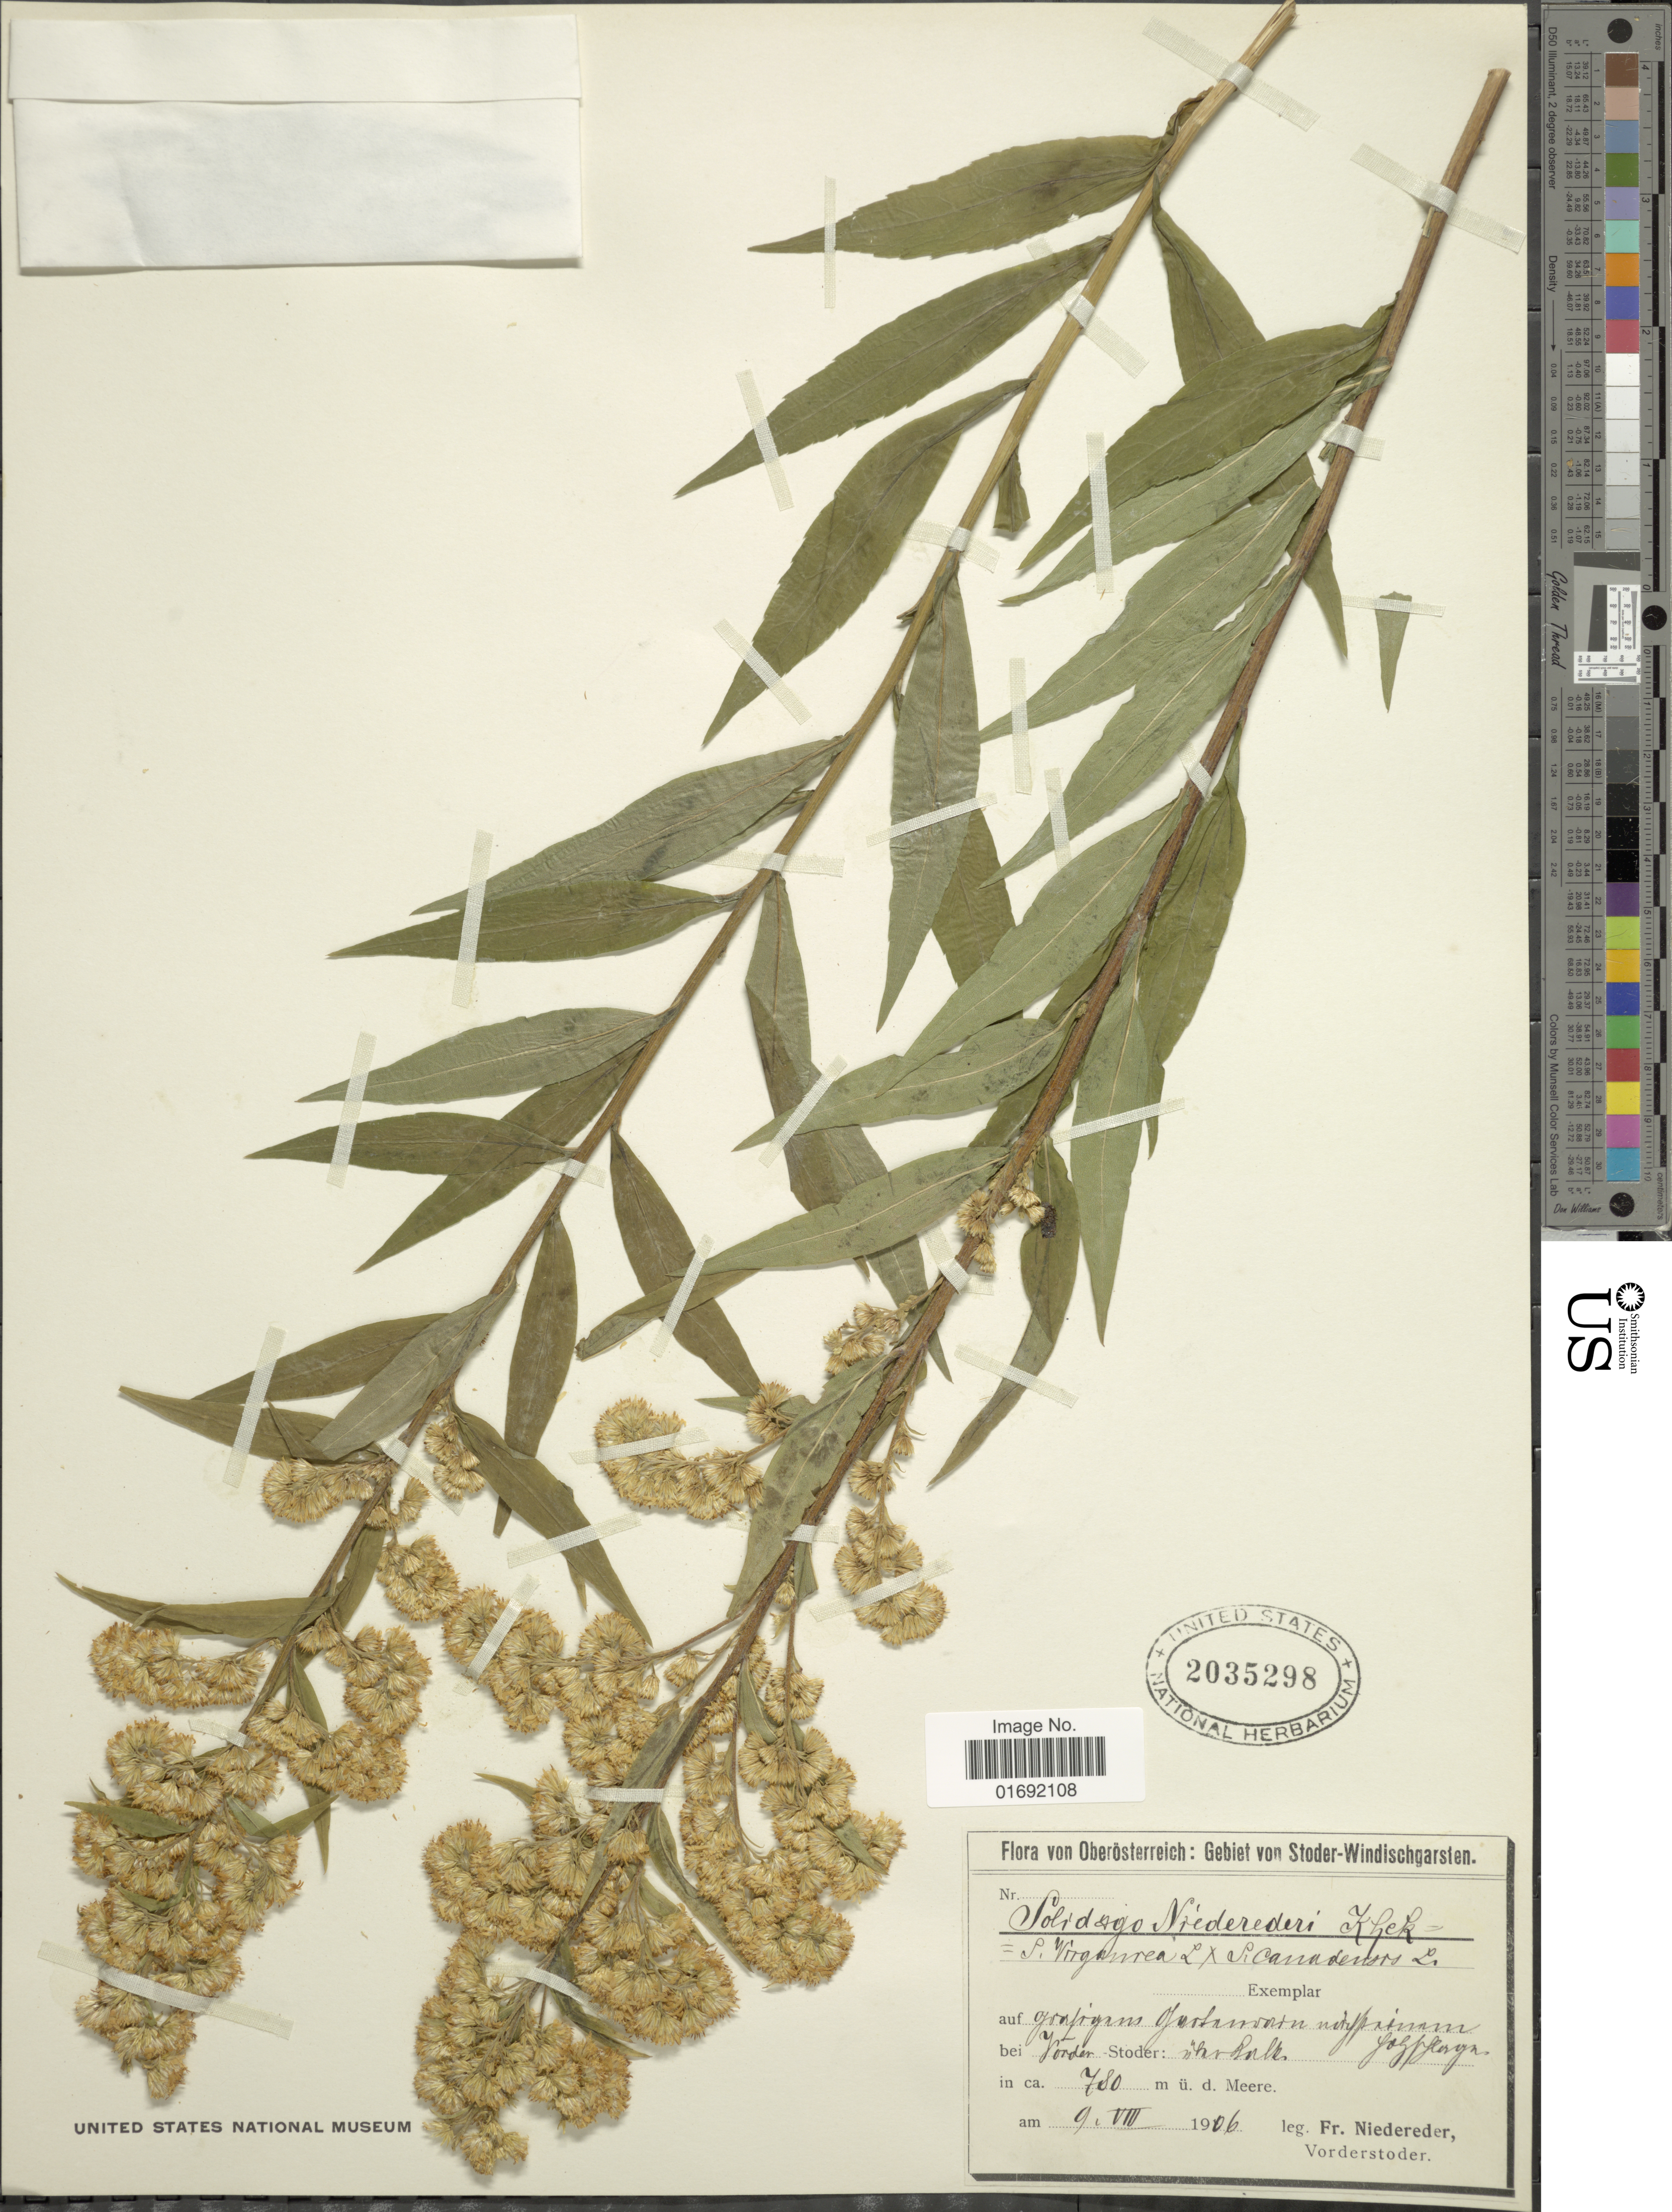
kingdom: Plantae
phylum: Tracheophyta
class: Magnoliopsida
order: Asterales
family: Asteraceae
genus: Solidago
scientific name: Solidago x niederederi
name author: Khek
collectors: F. Niedereder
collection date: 1906-08-09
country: Austria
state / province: Oberosterreich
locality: Gebiet von Stoder-Windischgarsten, [Foreign script]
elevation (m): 780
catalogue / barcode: US 2035298